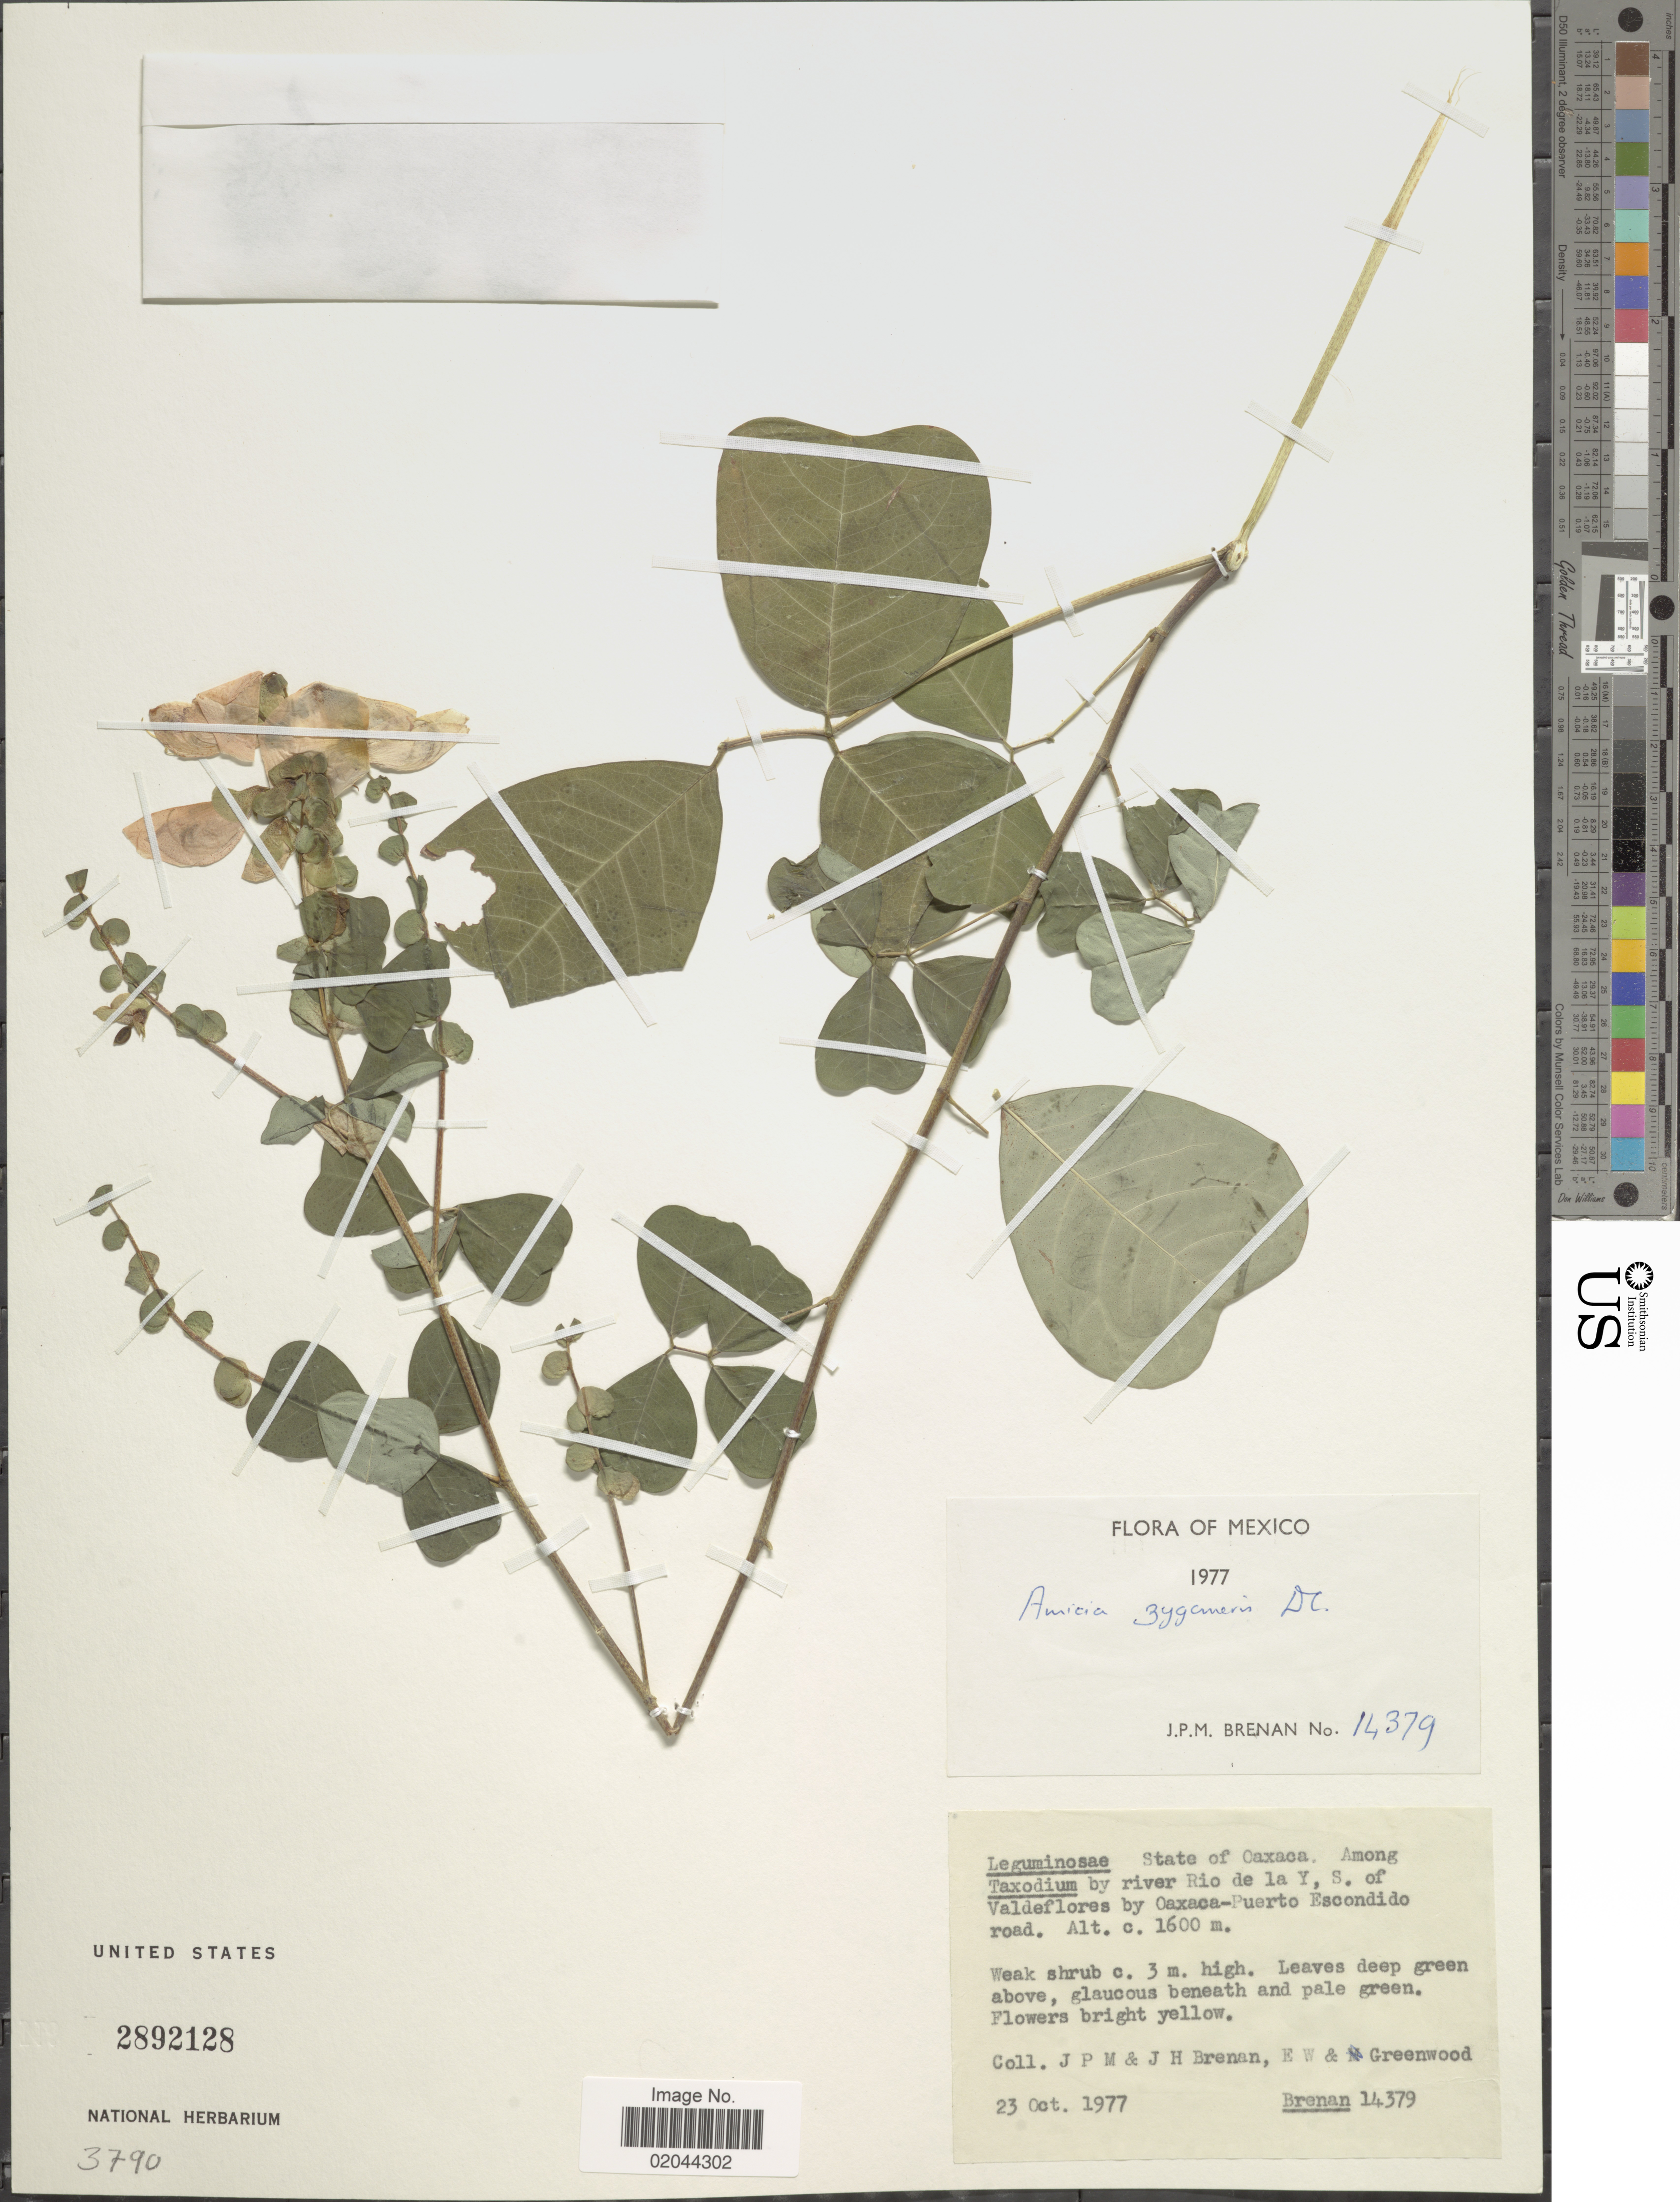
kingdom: Plantae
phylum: Tracheophyta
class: Magnoliopsida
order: Fabales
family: Fabaceae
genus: Amicia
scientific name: Amicia zygomeris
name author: DC.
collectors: J. Brenan, J. H. Brenan & E. Greenwood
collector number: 14379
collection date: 1977-10-23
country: Mexico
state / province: Oaxaca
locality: Among Taxodium by river Rio de la Y, S of Valdeflores by Oaxaca-Puerto Escondido road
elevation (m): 1600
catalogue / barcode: US 2892128